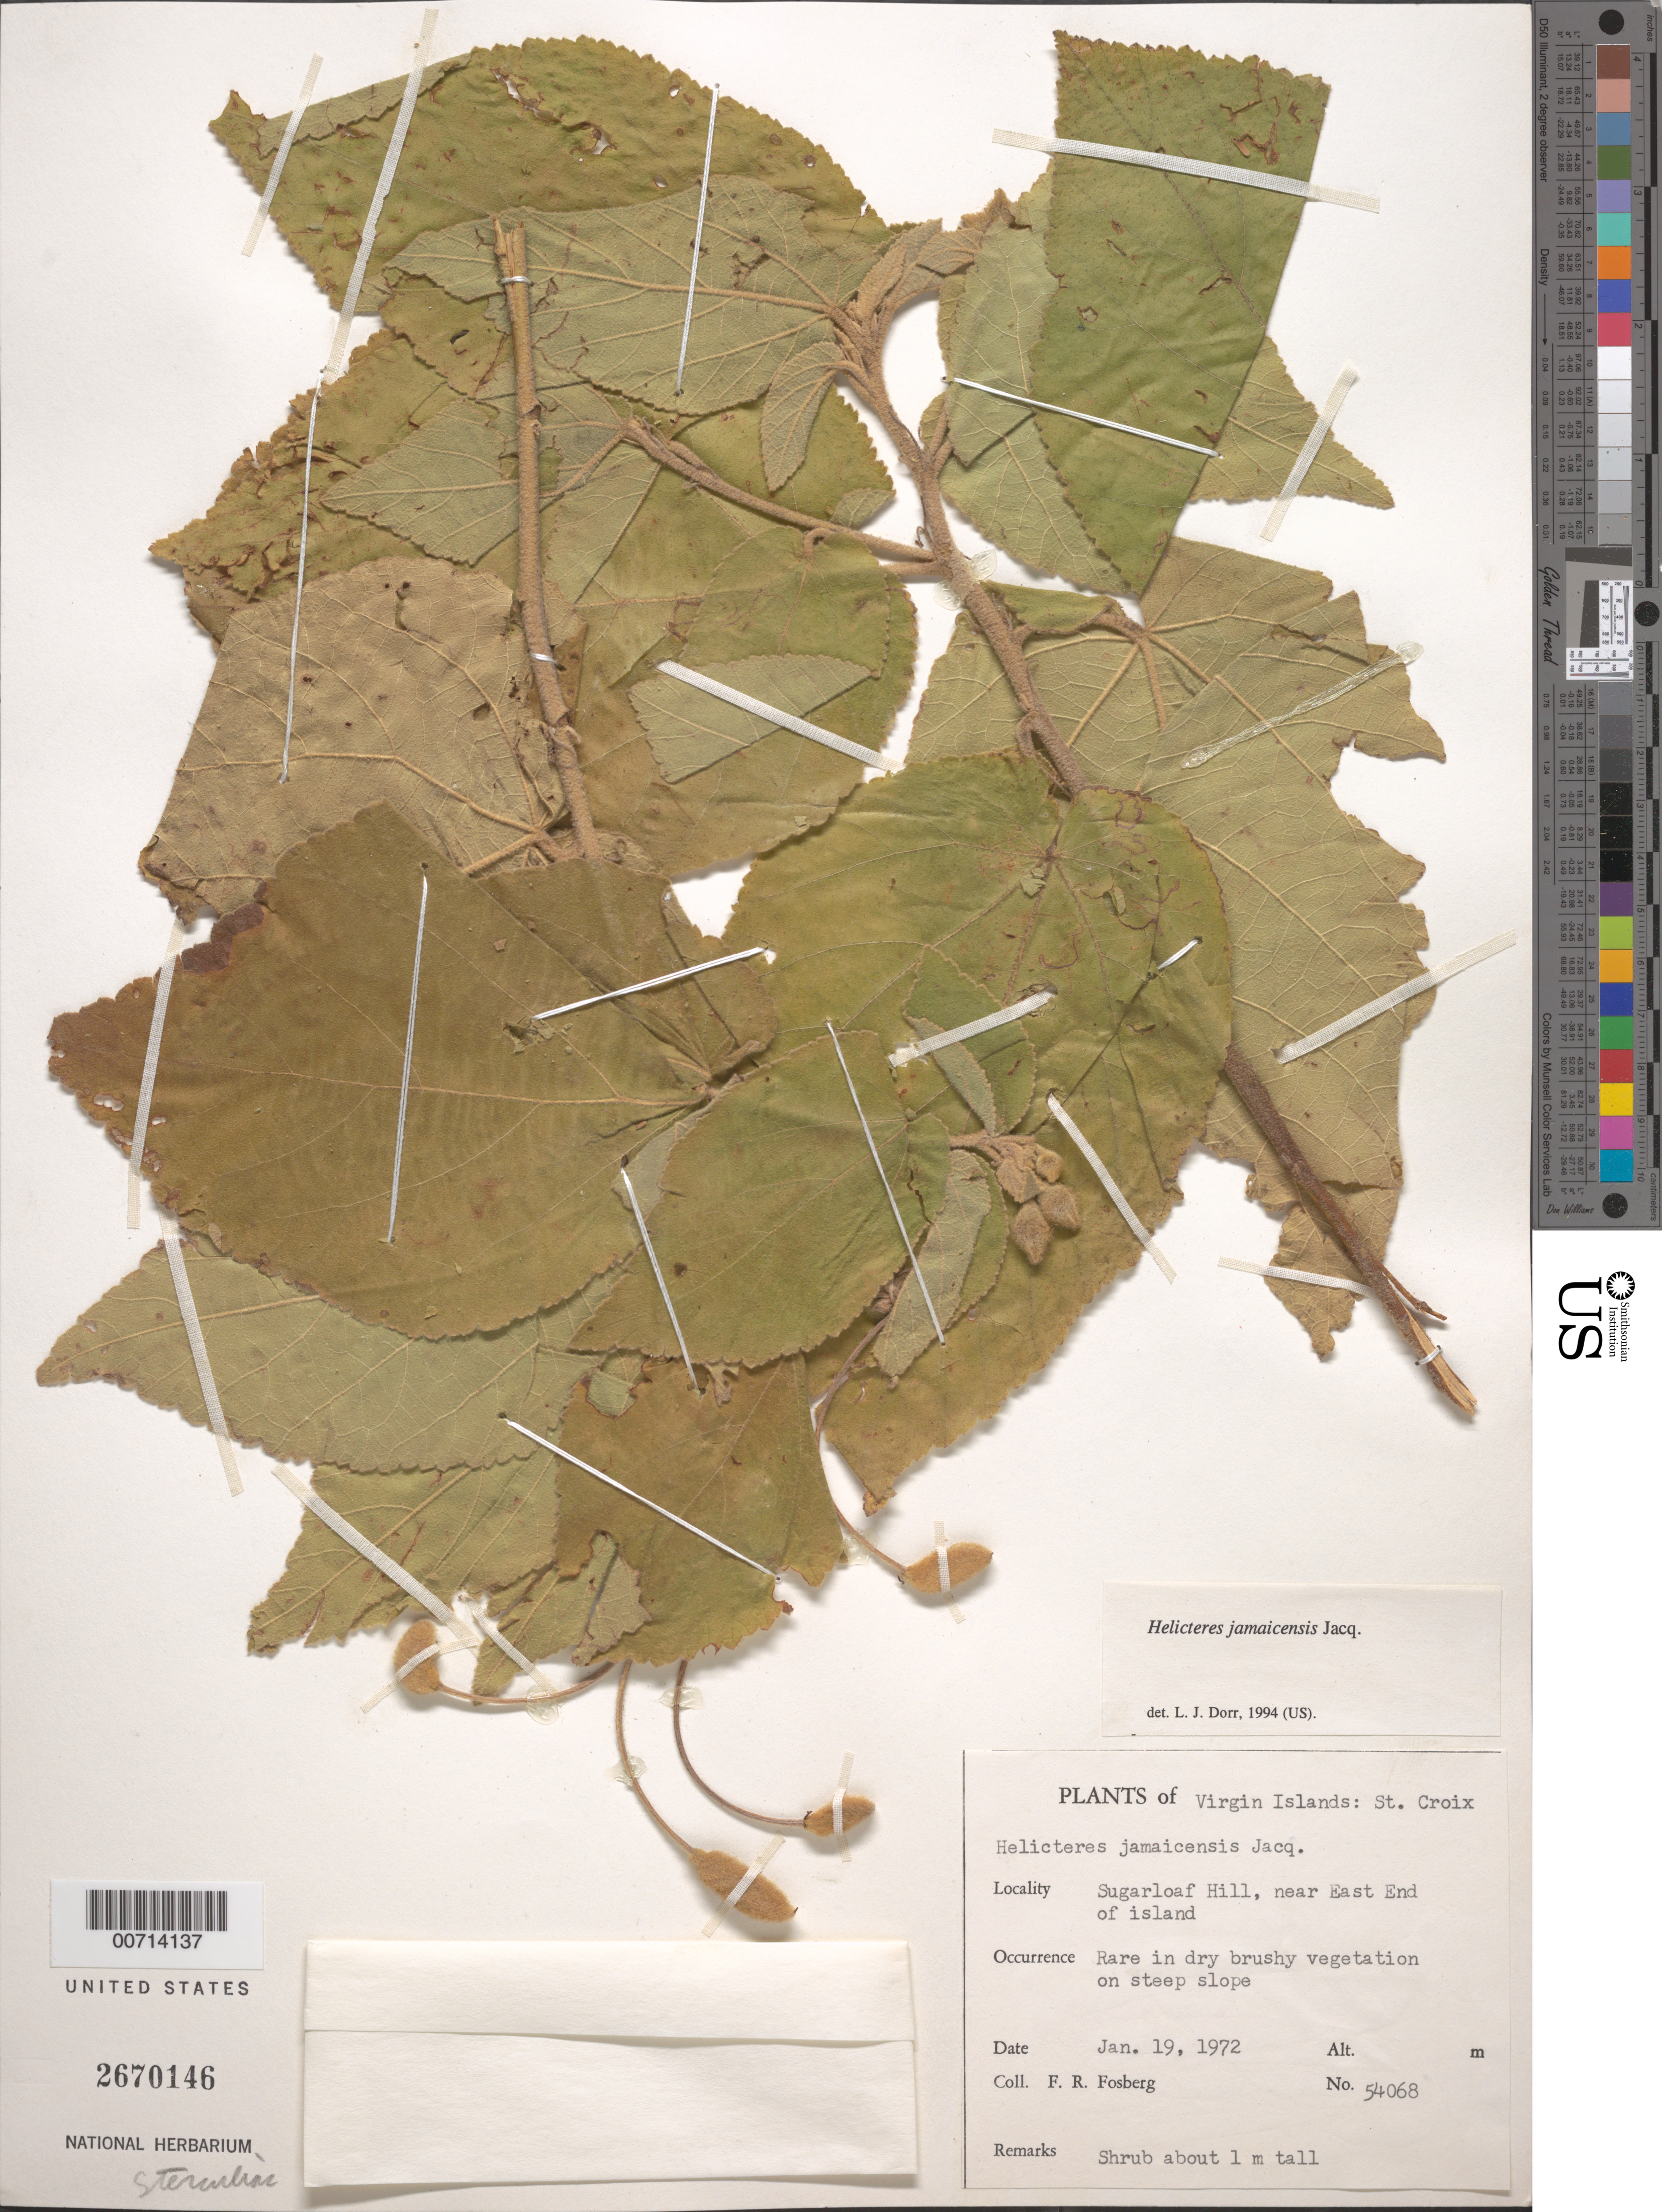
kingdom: Plantae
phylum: Tracheophyta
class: Magnoliopsida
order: Malvales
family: Malvaceae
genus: Helicteres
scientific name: Helicteres jamaicensis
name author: Jacq.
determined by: Dorr, L. J., (BOT), Smithsonian Institution - National Museum of Natural History (UNITED STATES)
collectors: F. R. Fosberg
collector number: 54068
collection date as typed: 19 Jan 1972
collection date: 1972-01-19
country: U.S. Virgin Islands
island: St. Croix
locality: Sugarloaf Hill, near East End of Island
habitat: In dry brushy vegetation on steep slope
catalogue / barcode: US 2670146